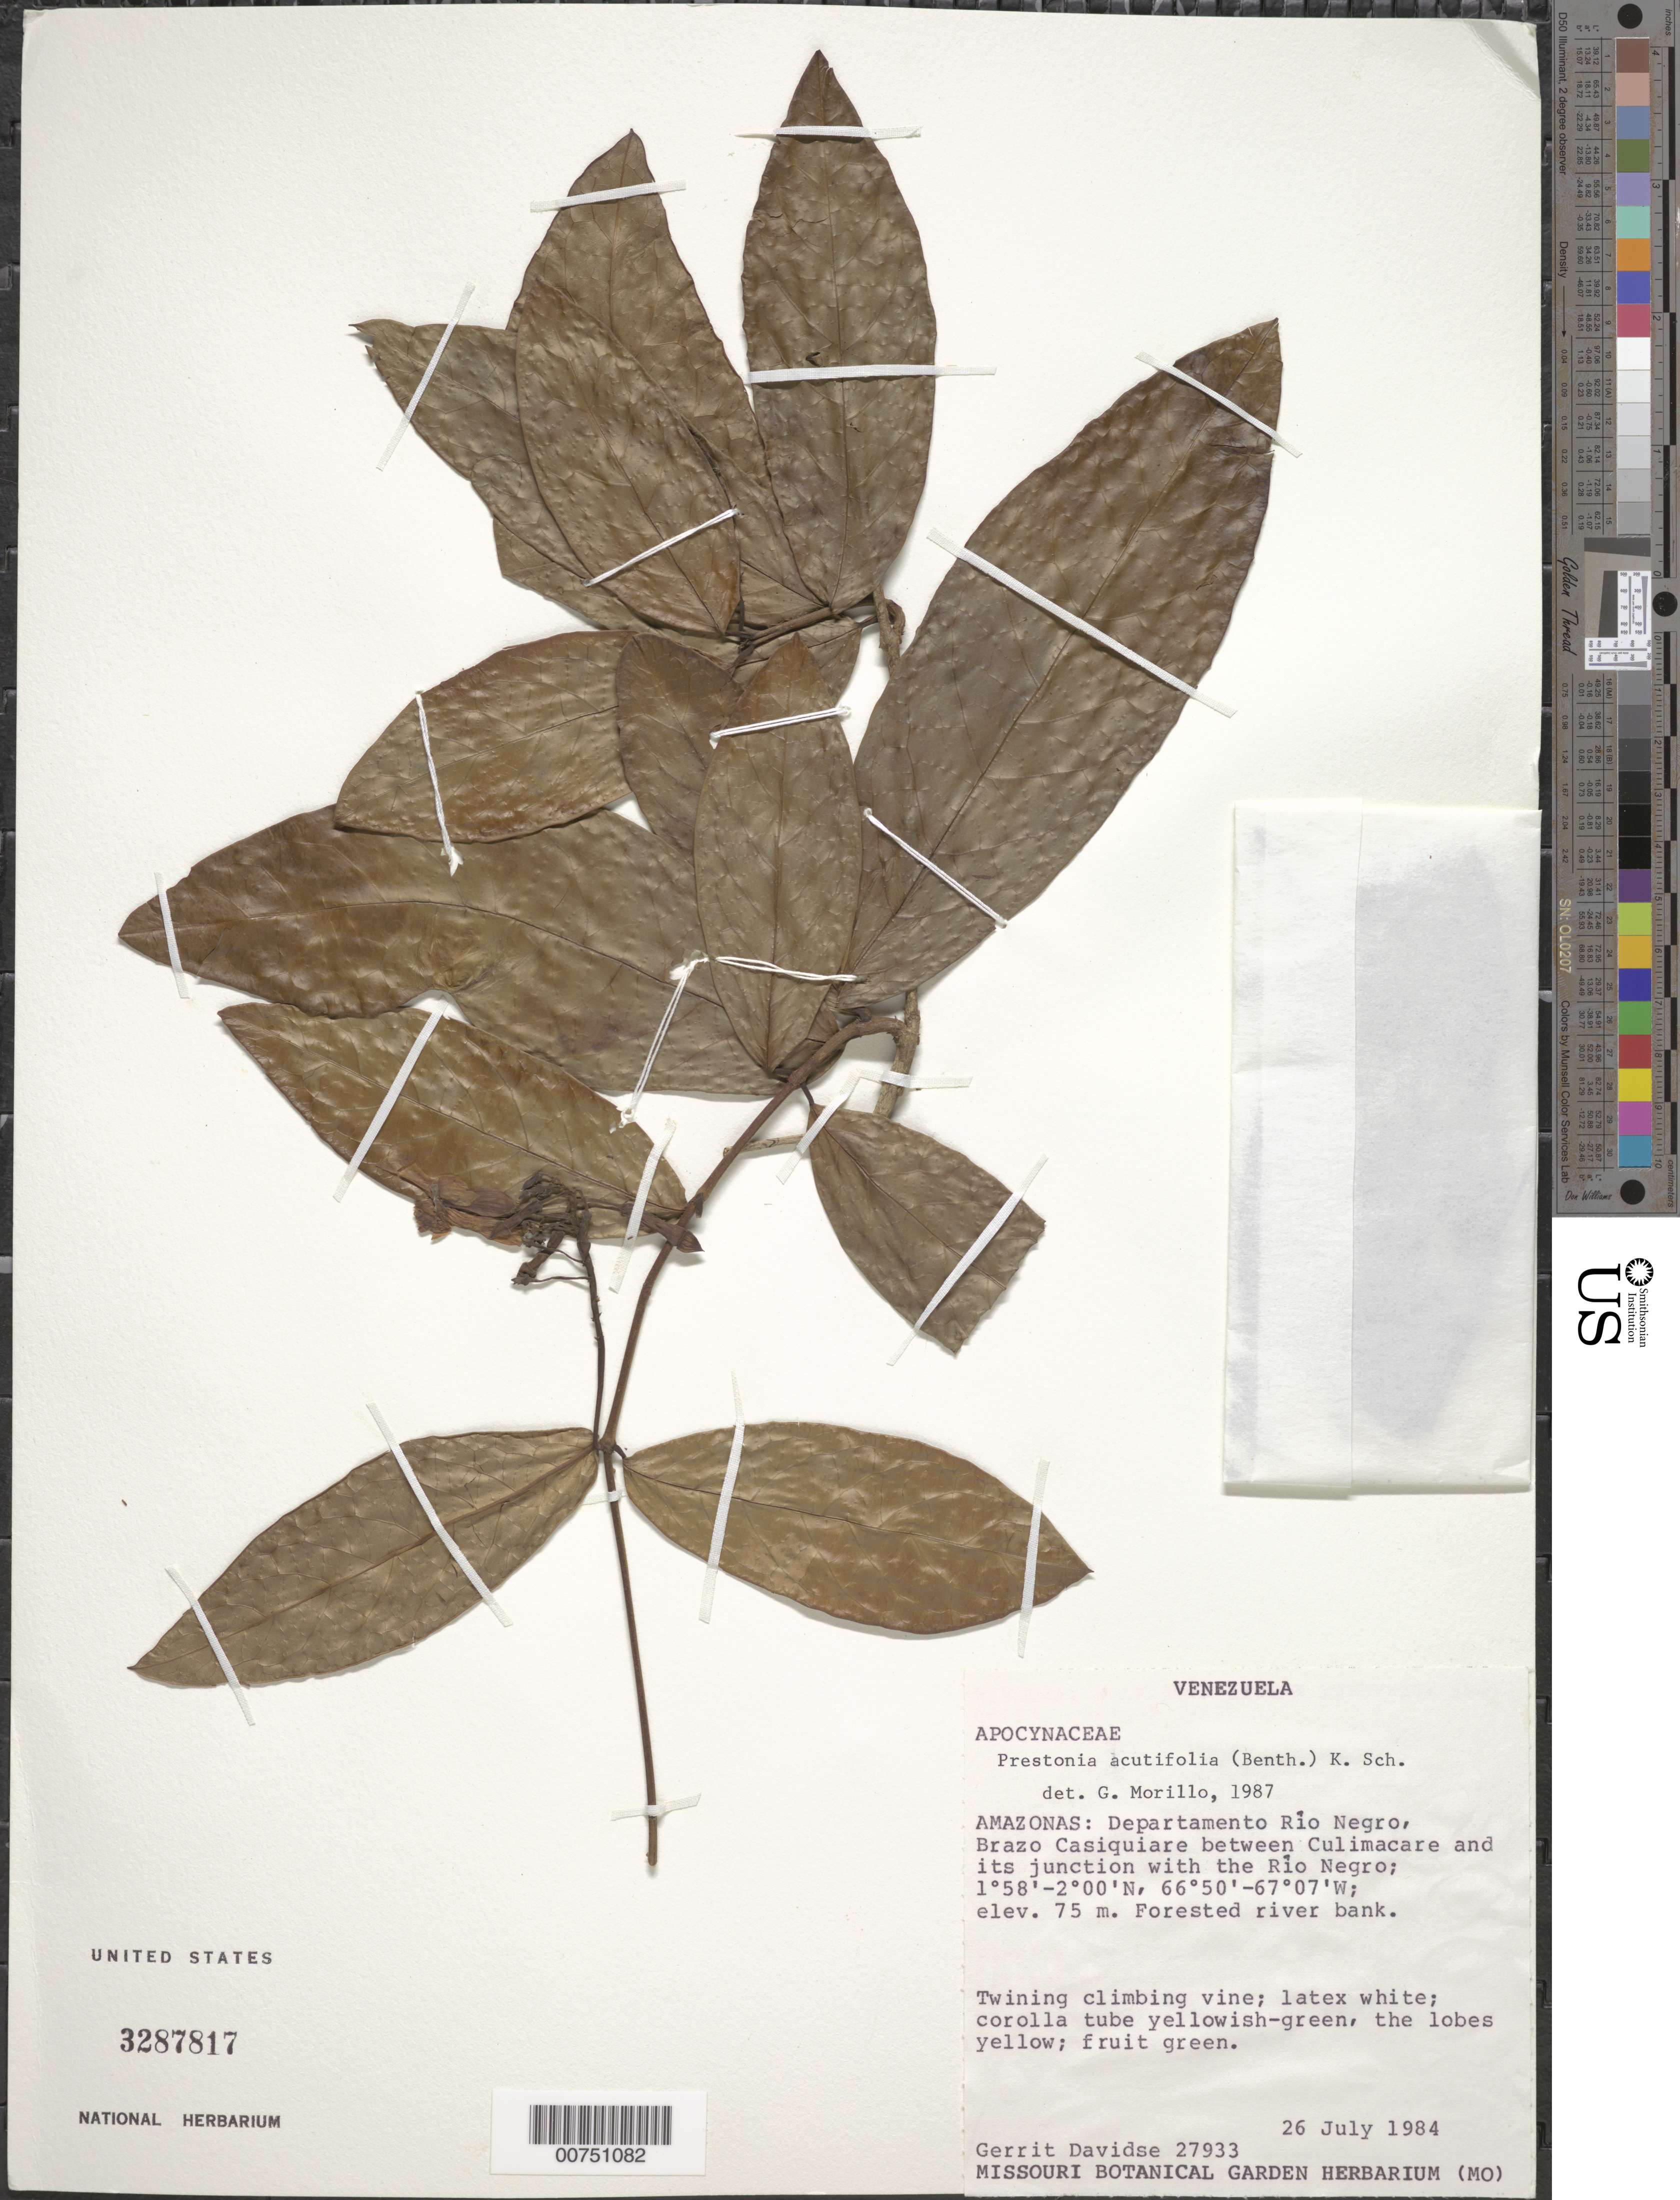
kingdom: Plantae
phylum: Tracheophyta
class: Magnoliopsida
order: Gentianales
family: Apocynaceae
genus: Prestonia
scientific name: Prestonia acutifolia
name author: (Benth. & Müll. Arg.) K. Schum.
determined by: Morillo, G. N.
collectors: G. Davidse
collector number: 27933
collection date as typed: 26-Jul-84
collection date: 1984-07-26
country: Venezuela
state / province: Amazonas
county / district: Río Negro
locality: Brazo Casiquiare betw. Río Cullimarce and junction with Río Negro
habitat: Forested river bank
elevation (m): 75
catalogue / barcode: US 3287817